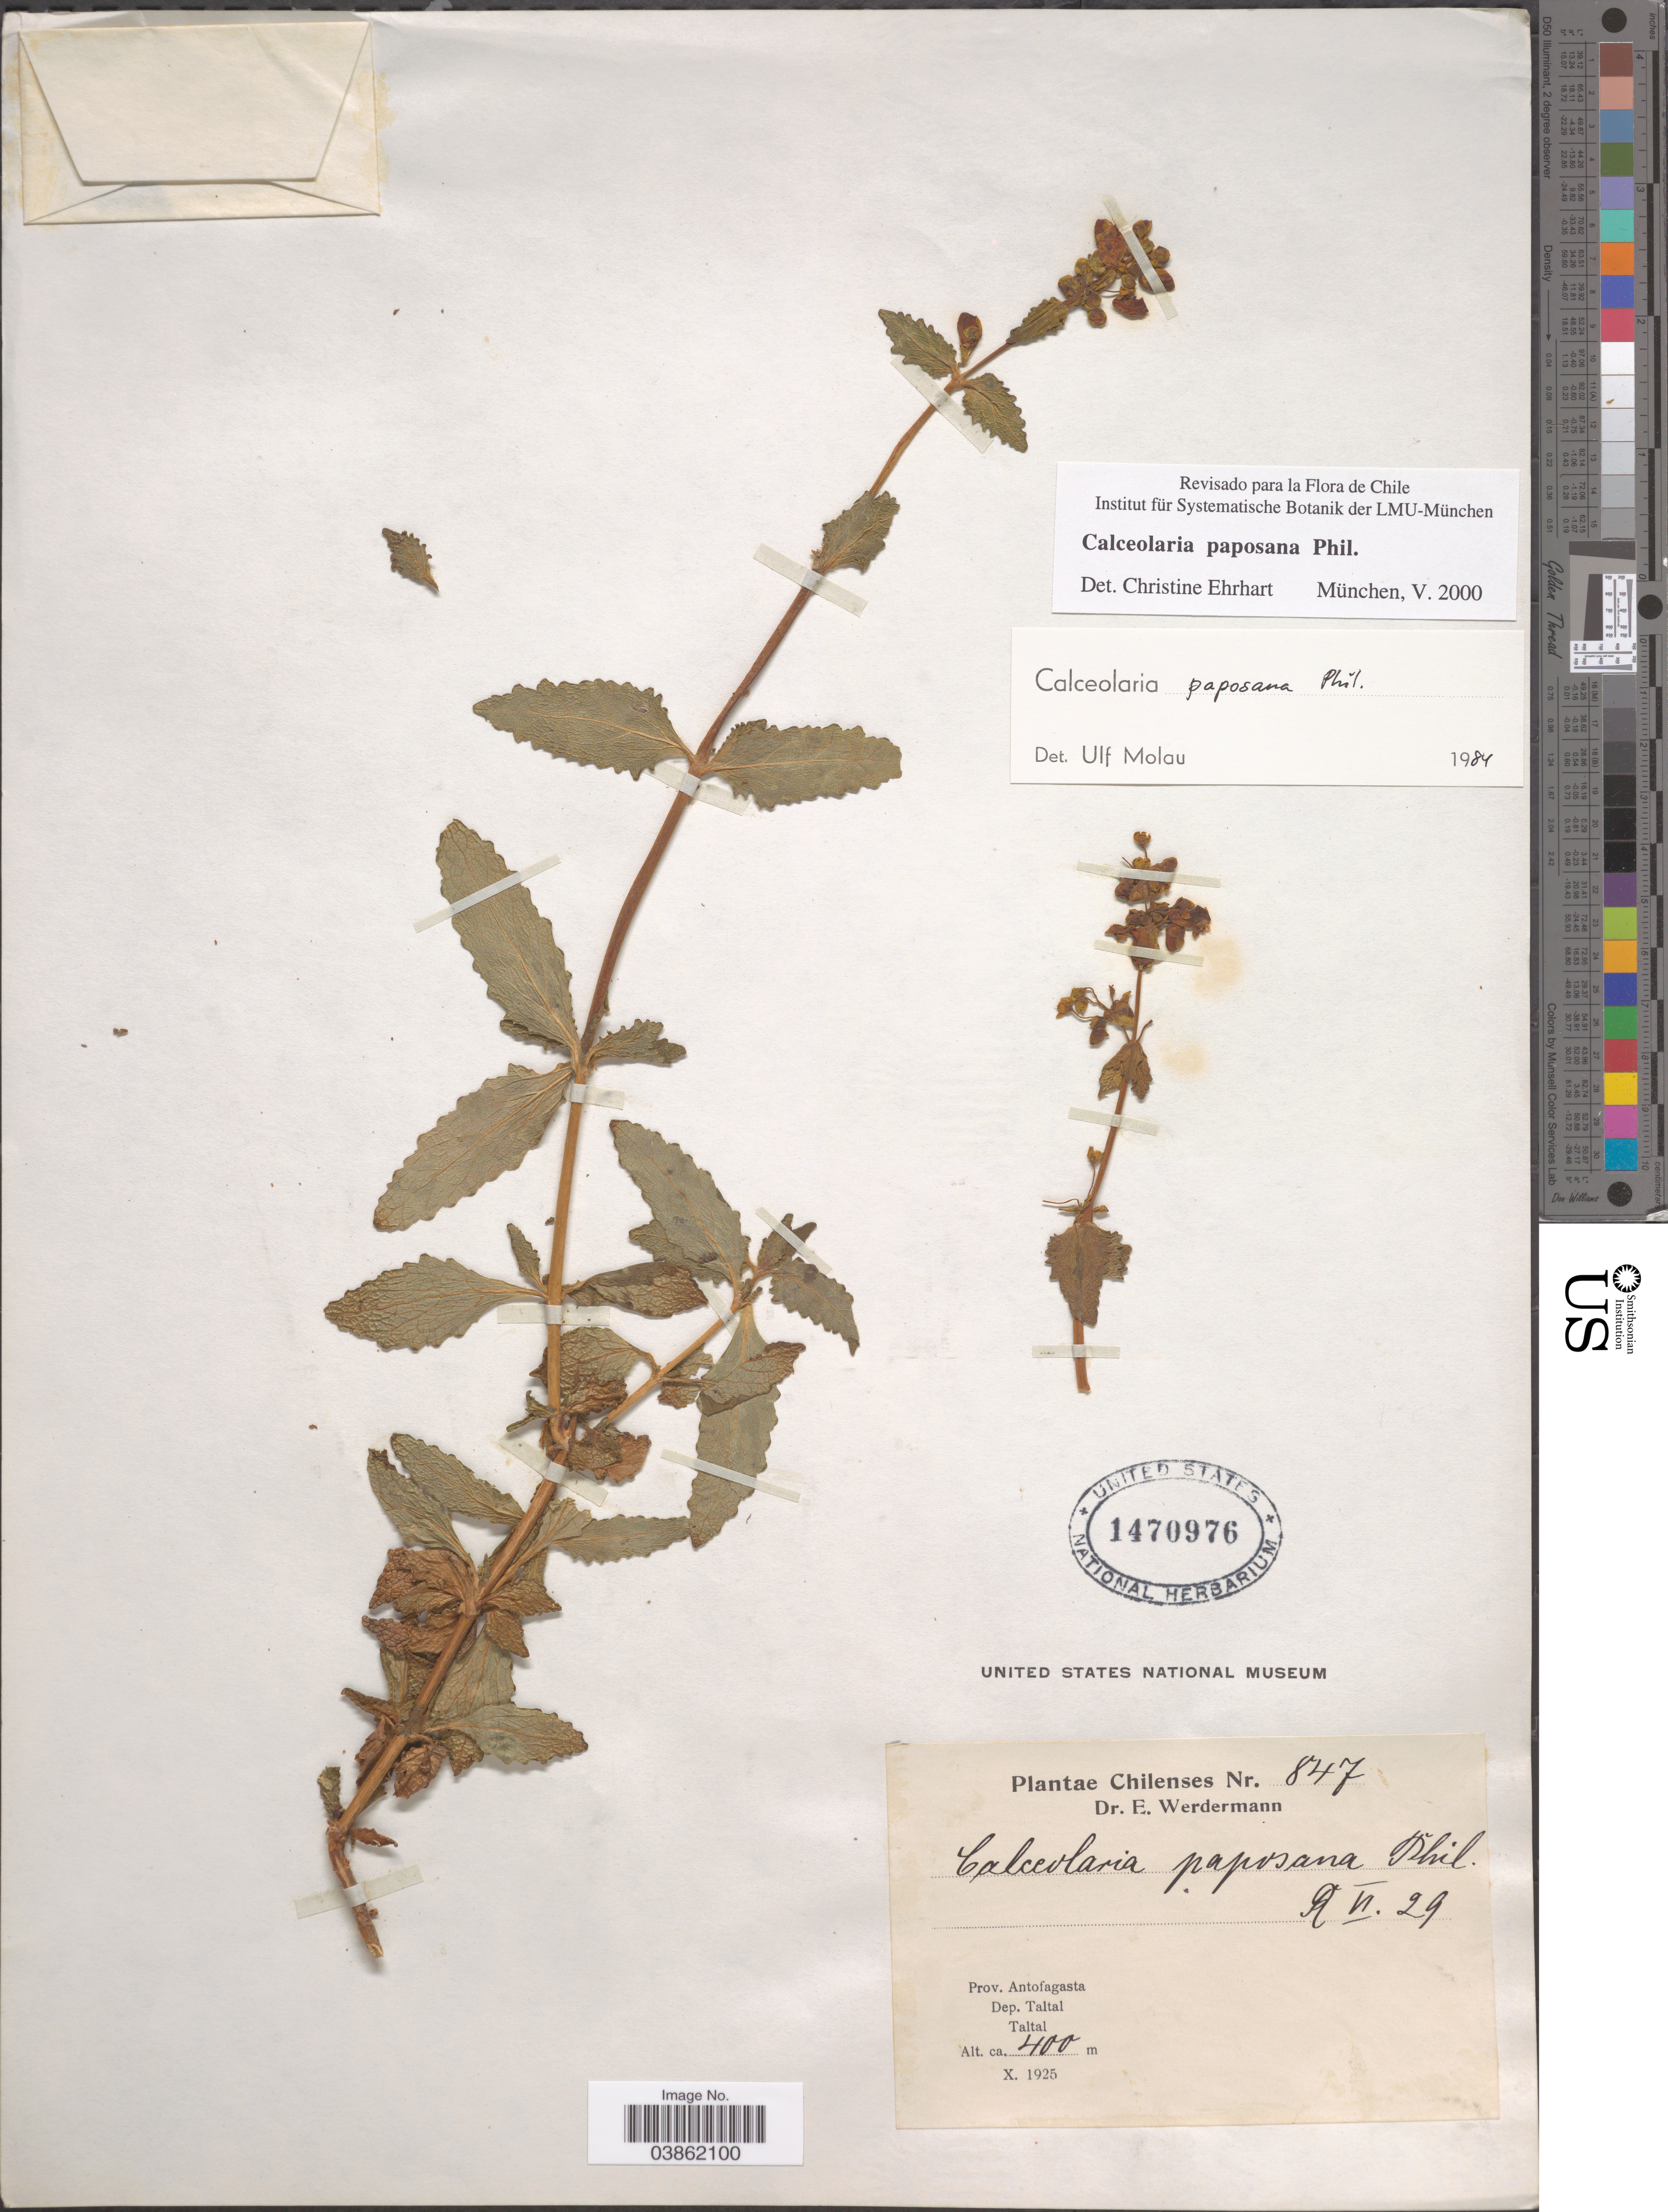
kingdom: Plantae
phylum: Tracheophyta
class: Magnoliopsida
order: Lamiales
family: Calceolariaceae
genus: Calceolaria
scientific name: Calceolaria paposana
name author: Phil.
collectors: E. Werdermann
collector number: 847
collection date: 1925-10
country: Chile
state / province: Antofagasta (II)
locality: Dep. Taltal, Taltal.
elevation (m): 400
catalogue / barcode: US 1470976